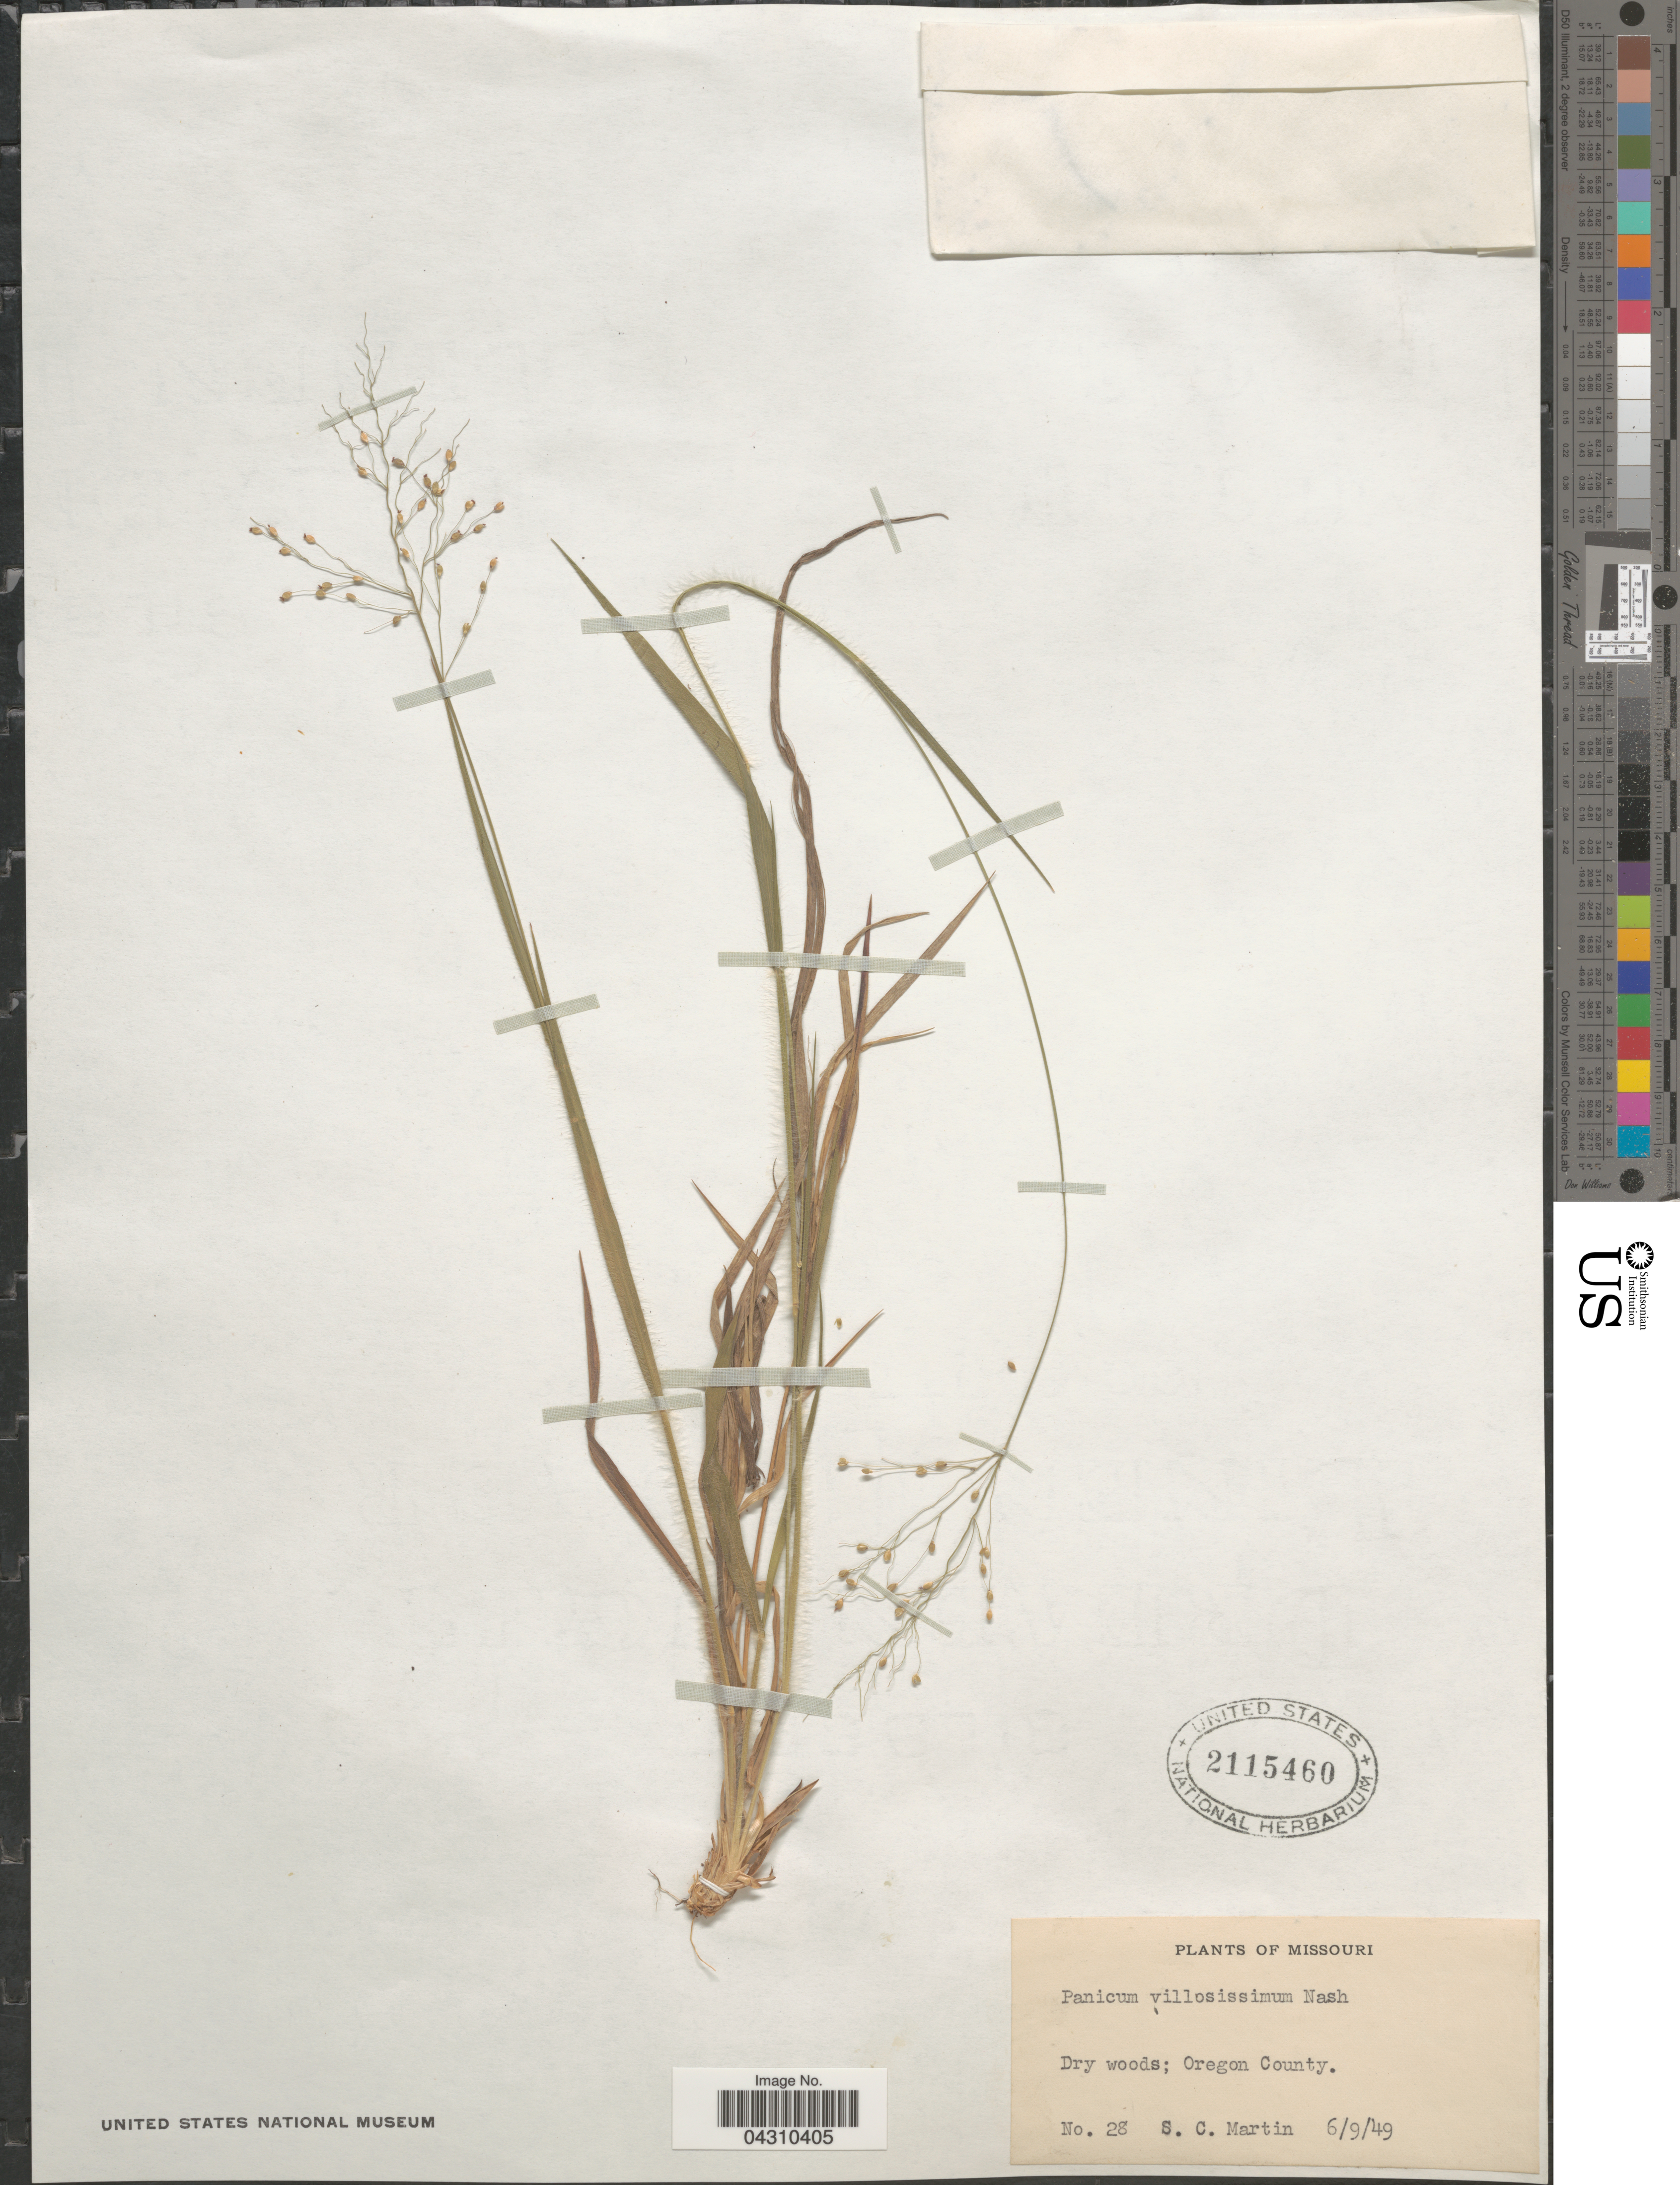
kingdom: Plantae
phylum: Tracheophyta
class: Liliopsida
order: Poales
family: Poaceae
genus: Dichanthelium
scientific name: Dichanthelium acuminatum var. acuminatum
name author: (Sw.) Gould & C.A. Clark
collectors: S. C. Martin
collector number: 28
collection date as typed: Transcribed d/m/y: 9/6/49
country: United States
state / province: Missouri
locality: Dry woods; Oregon County.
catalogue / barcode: US 2115460